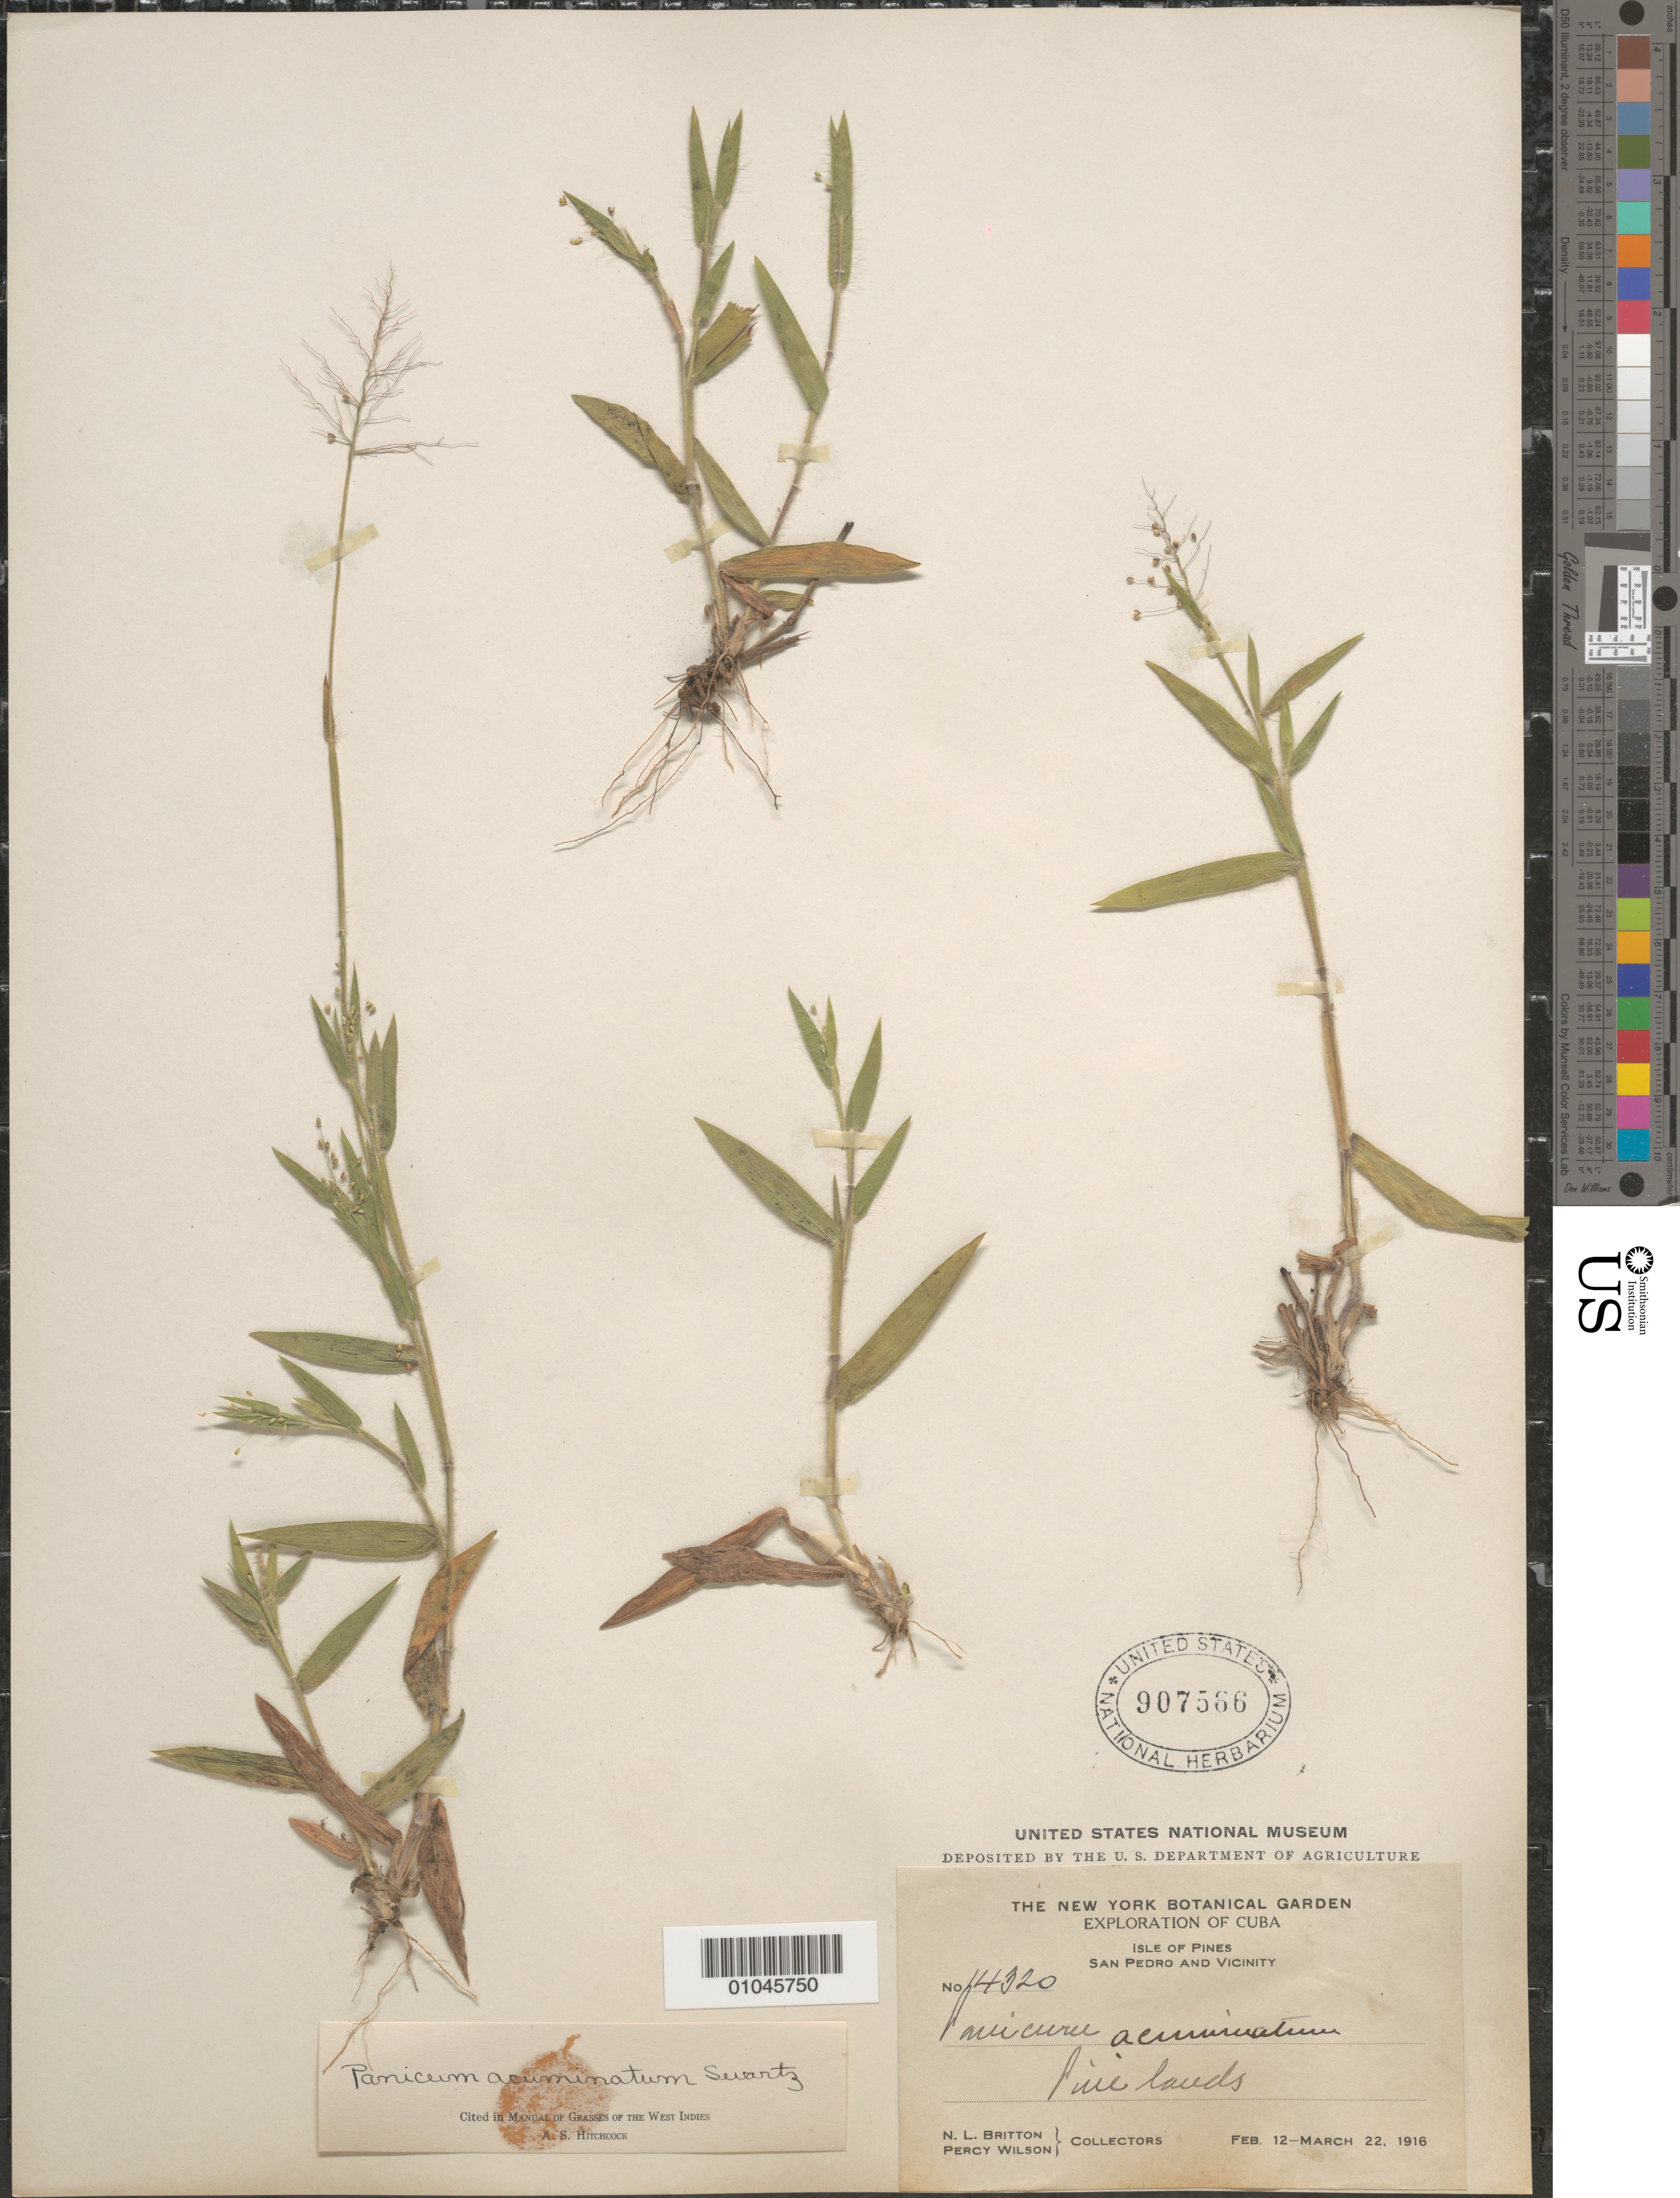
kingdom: Plantae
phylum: Tracheophyta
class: Liliopsida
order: Poales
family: Poaceae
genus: Panicum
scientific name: Panicum acuminatum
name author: Sw.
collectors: N. Britton & P. Wilson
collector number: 14320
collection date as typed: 12 Feb 1916 to 22 Mar 1916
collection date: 1916-02-12/1916-03-22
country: Cuba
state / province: Isla de la Juventud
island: Isla de la Juventud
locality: [Isle of Pines] San Pedro and vicinity Pinelands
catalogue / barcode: US 907566